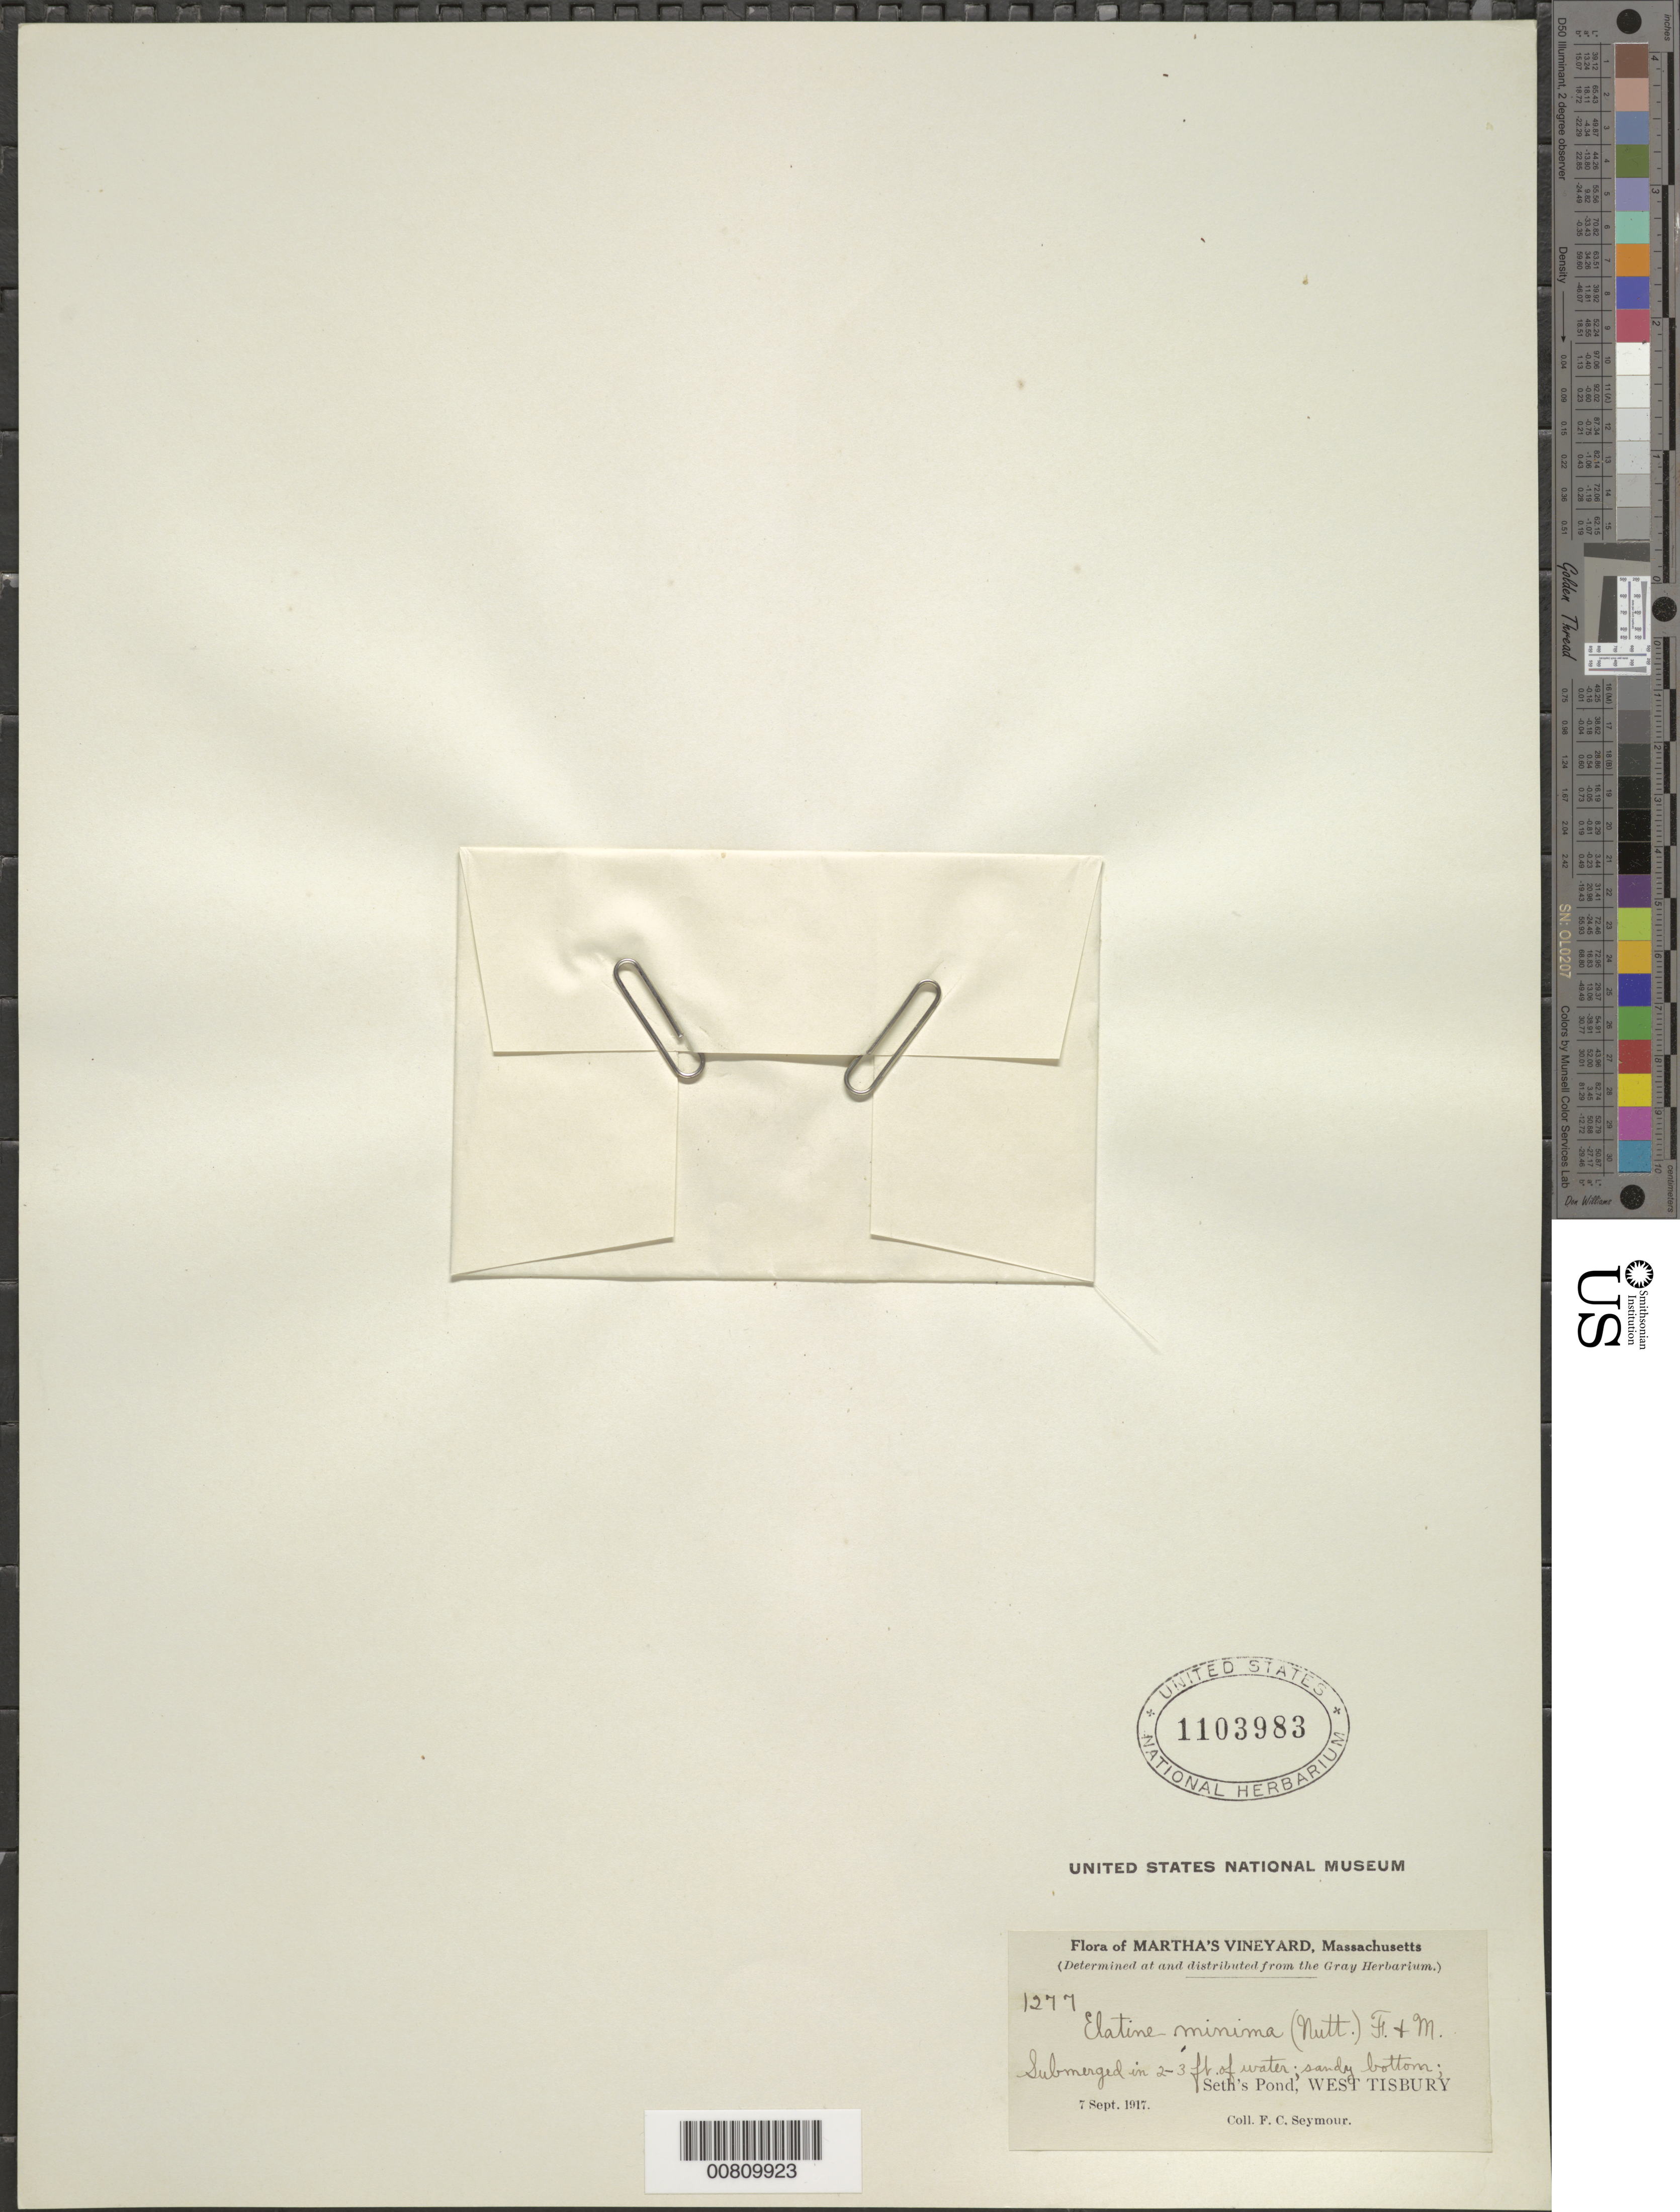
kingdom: Plantae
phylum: Tracheophyta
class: Magnoliopsida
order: Malpighiales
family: Elatinaceae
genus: Elatine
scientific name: Elatine minima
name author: (Nutt.) Fisch. & C.A. Mey.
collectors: F. C. Seymour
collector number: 1277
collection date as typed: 07 Sep 1917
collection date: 1917-09-07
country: United States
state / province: Massachusetts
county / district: Dukes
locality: Seth's Pond, West Tisbury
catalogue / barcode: US 1103983